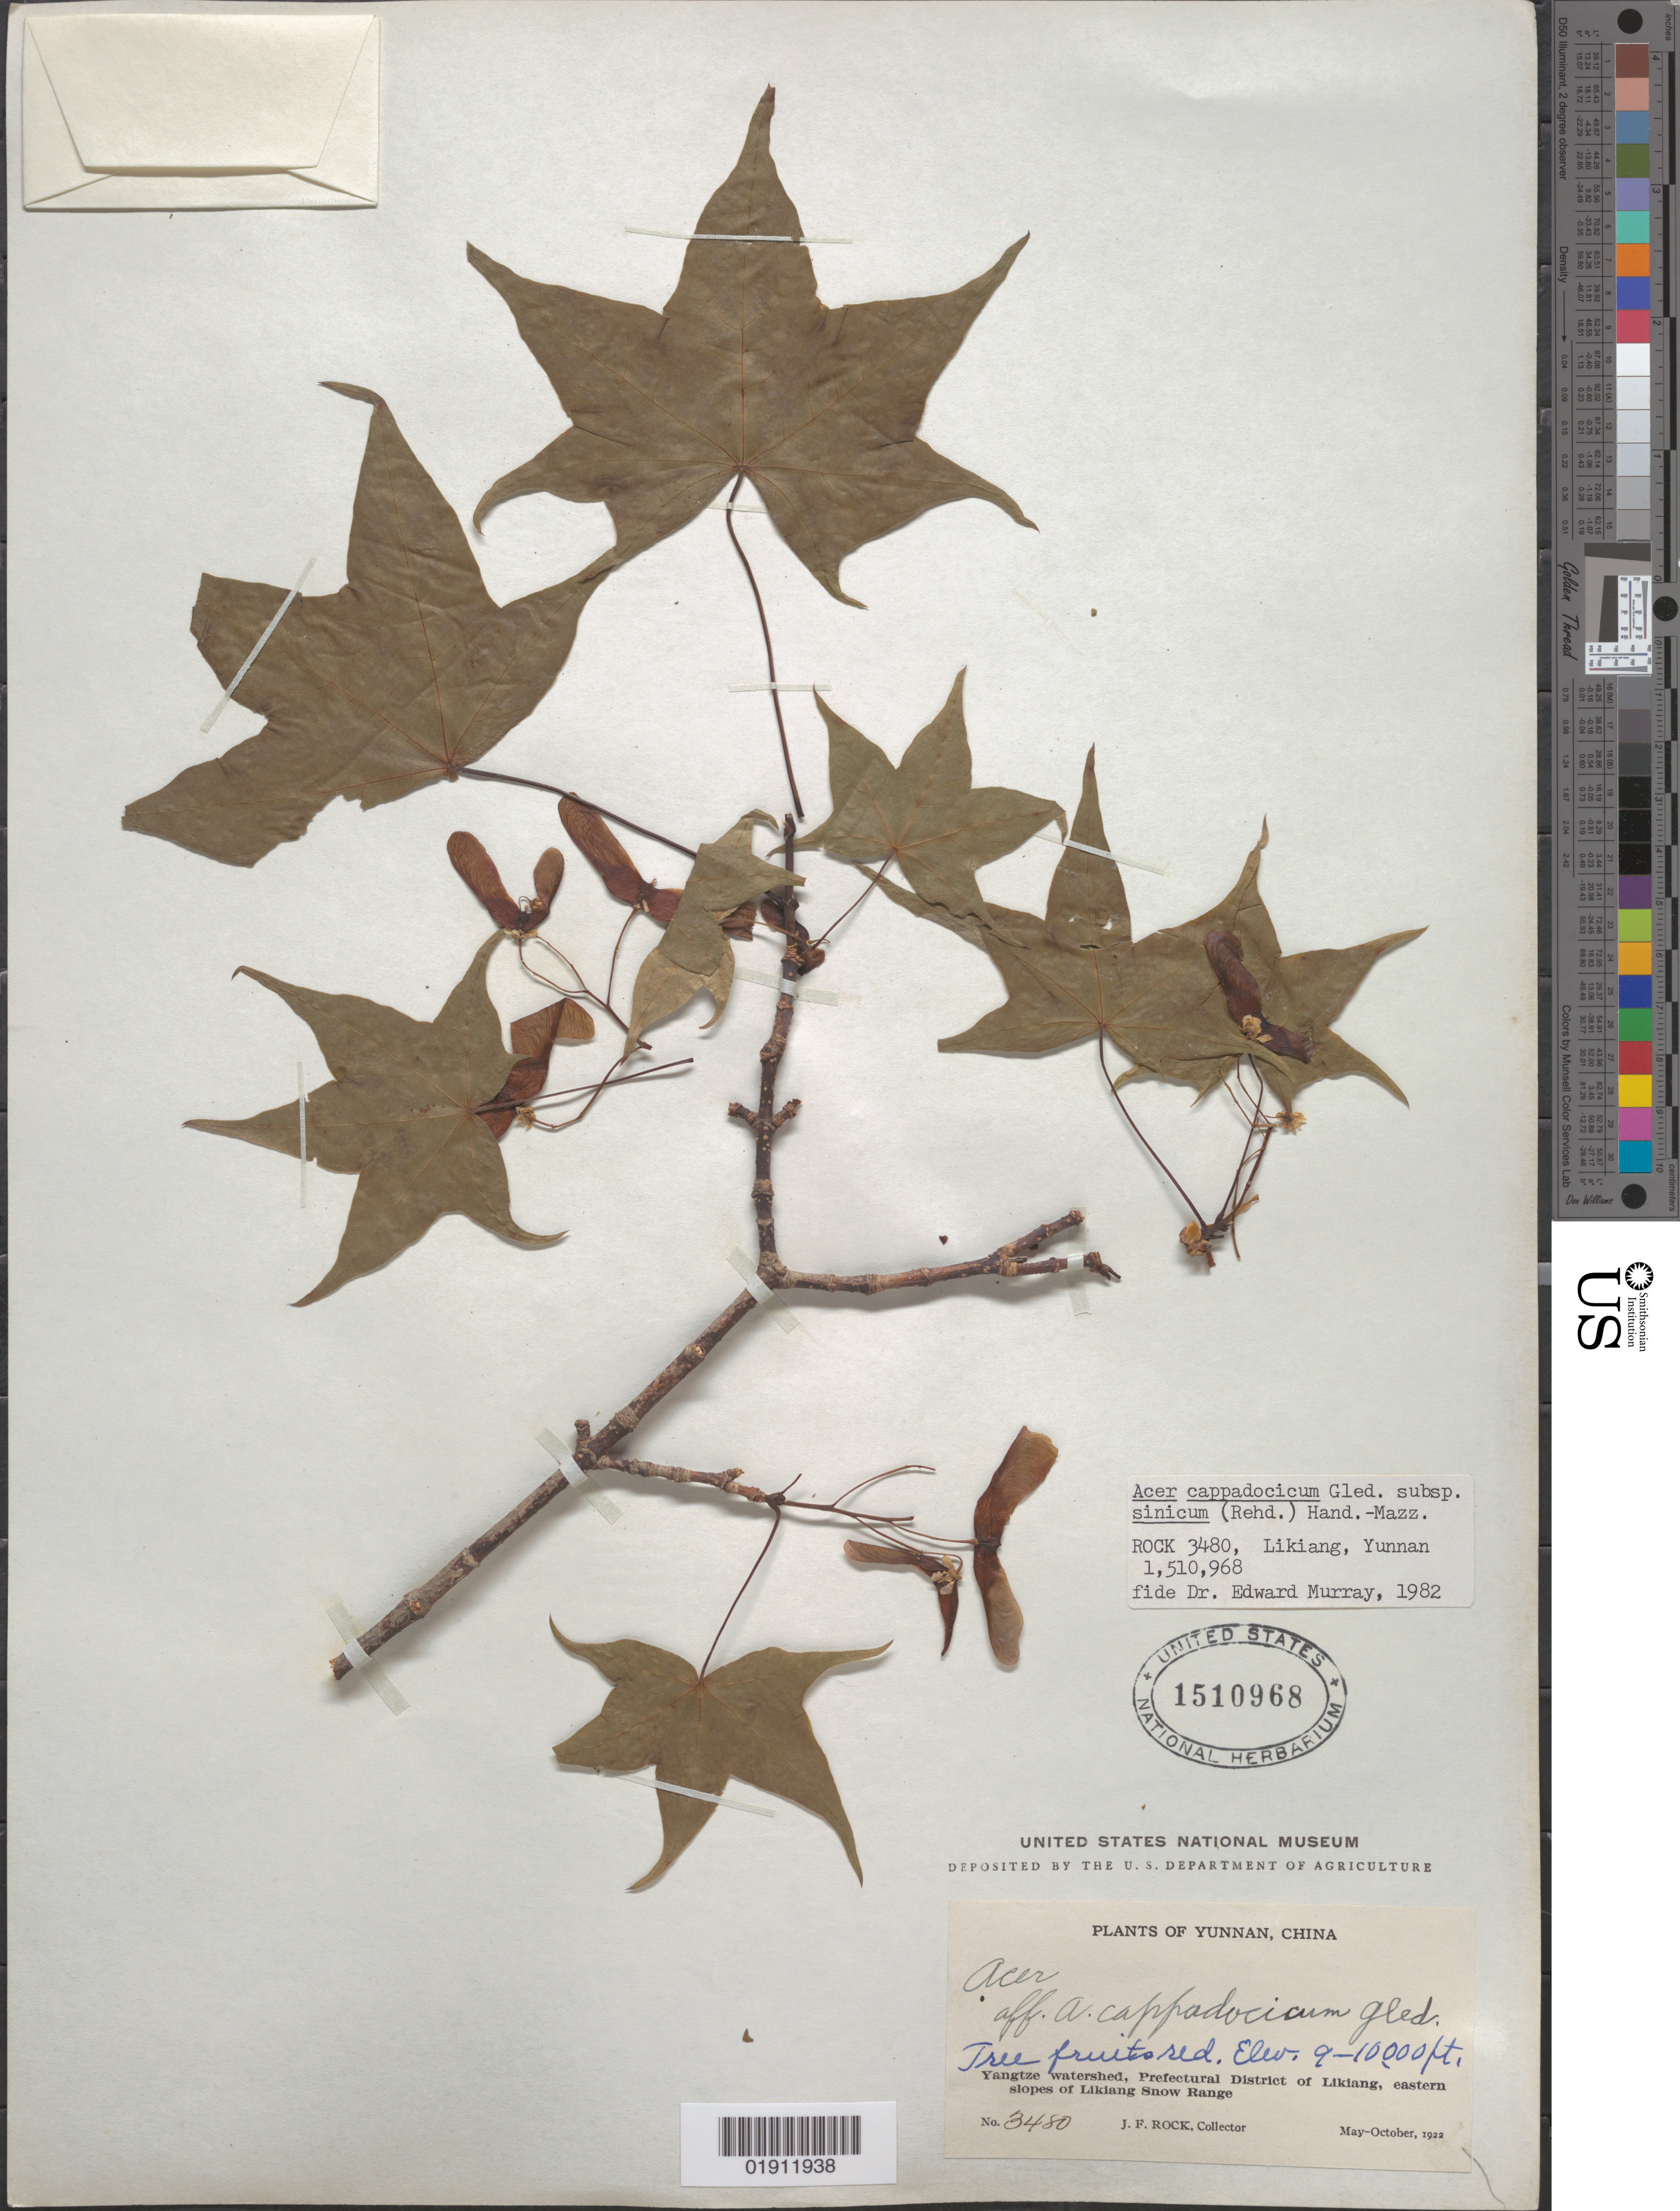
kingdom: Plantae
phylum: Tracheophyta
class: Magnoliopsida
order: Sapindales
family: Sapindaceae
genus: Acer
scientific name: Acer cappadocicum subsp. sinicum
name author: (Rehder) Hand.-Mazz.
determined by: Murray, Edward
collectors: J. F. Rock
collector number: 3480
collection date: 1922-05/1922-10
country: China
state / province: Yunnan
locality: Yangtze watershed, Prefectural District of Likiang [Lijiang], eastern slopes of Likiang Snow Range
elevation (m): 2743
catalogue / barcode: US 1510968